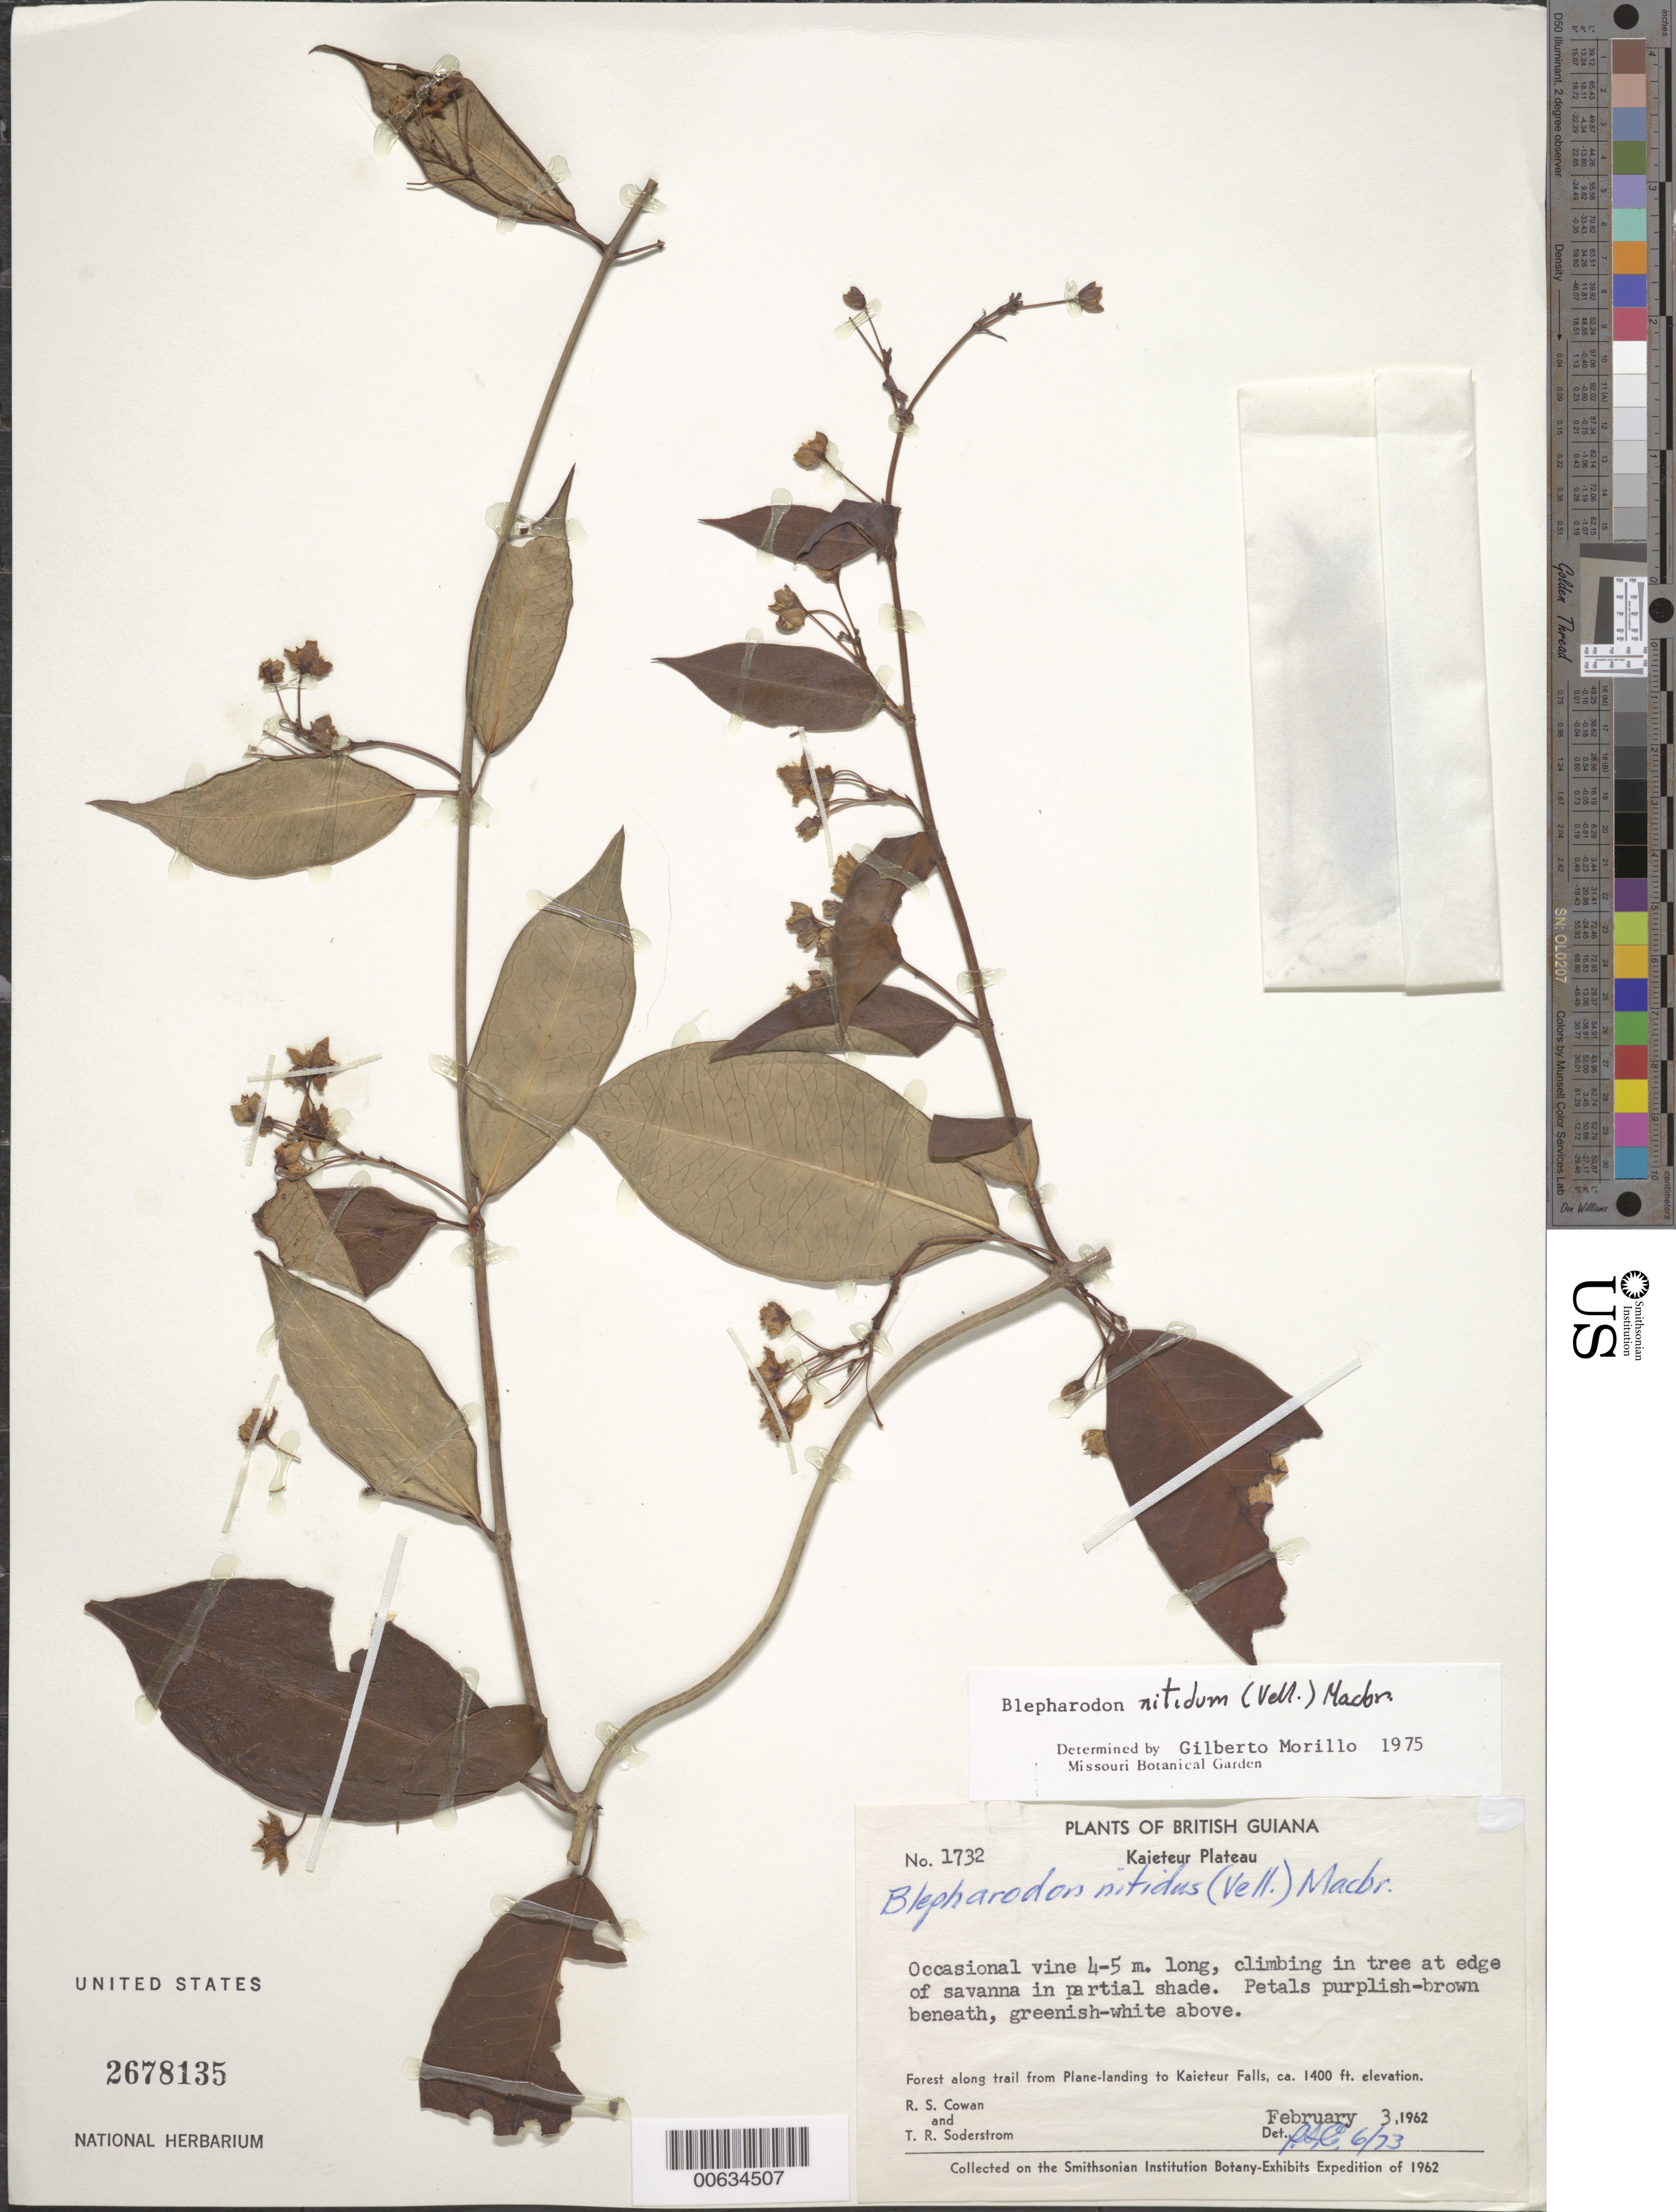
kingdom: Plantae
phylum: Tracheophyta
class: Magnoliopsida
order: Gentianales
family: Apocynaceae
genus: Blepharodon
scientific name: Blepharodon nitidus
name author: (Vell.) J.F. Macbr.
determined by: Morillo, G. N.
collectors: R. S. Cowan & T. R. Soderstrom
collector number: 1732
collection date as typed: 3-Feb-62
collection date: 1962-02-03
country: Guyana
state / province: Potaro-Siparuni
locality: Kaieteur Plateau, along trail from plane landing to Kaieteur Falls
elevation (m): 427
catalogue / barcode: US 2678135